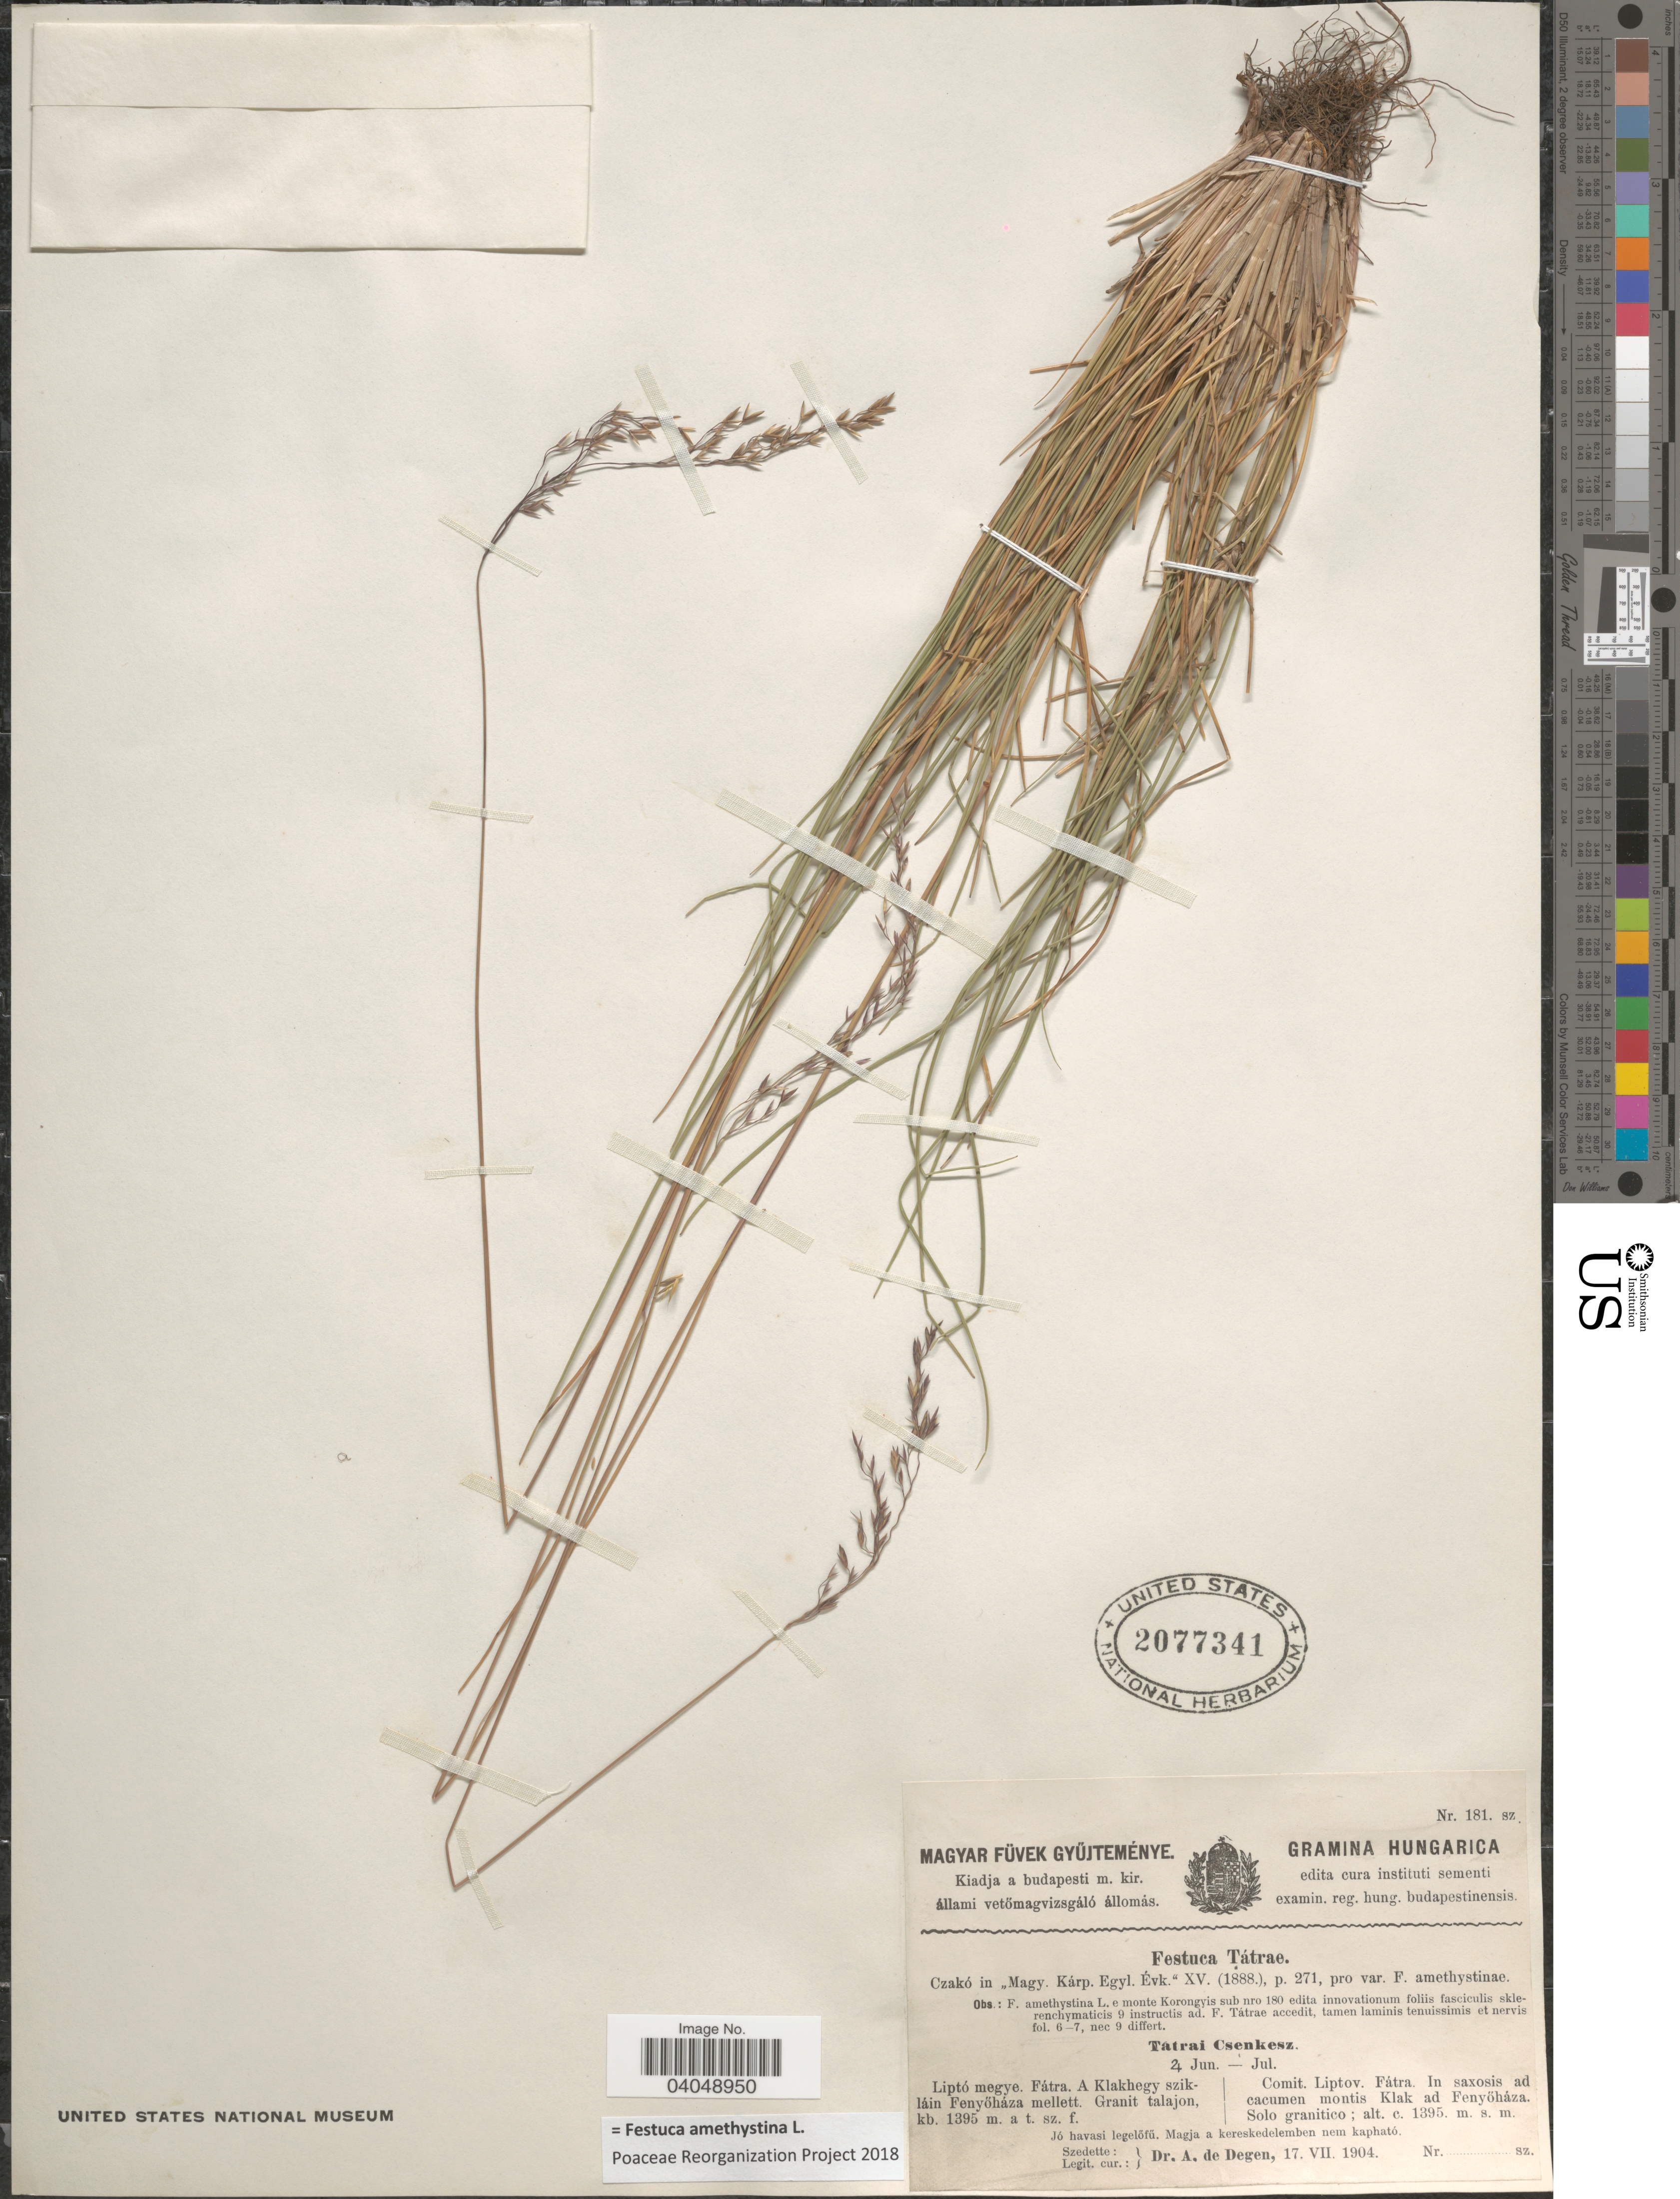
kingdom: Plantae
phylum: Tracheophyta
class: Liliopsida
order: Poales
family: Poaceae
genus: Festuca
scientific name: Festuca amethystina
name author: L.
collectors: A. Degen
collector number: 181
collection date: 1904-07-17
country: Hungary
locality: Hungarica. Comit. Liptov. Fátra. In saxosis ad cacumen montis Klak ad Fenyöháza.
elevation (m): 1395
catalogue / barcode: US 2077341